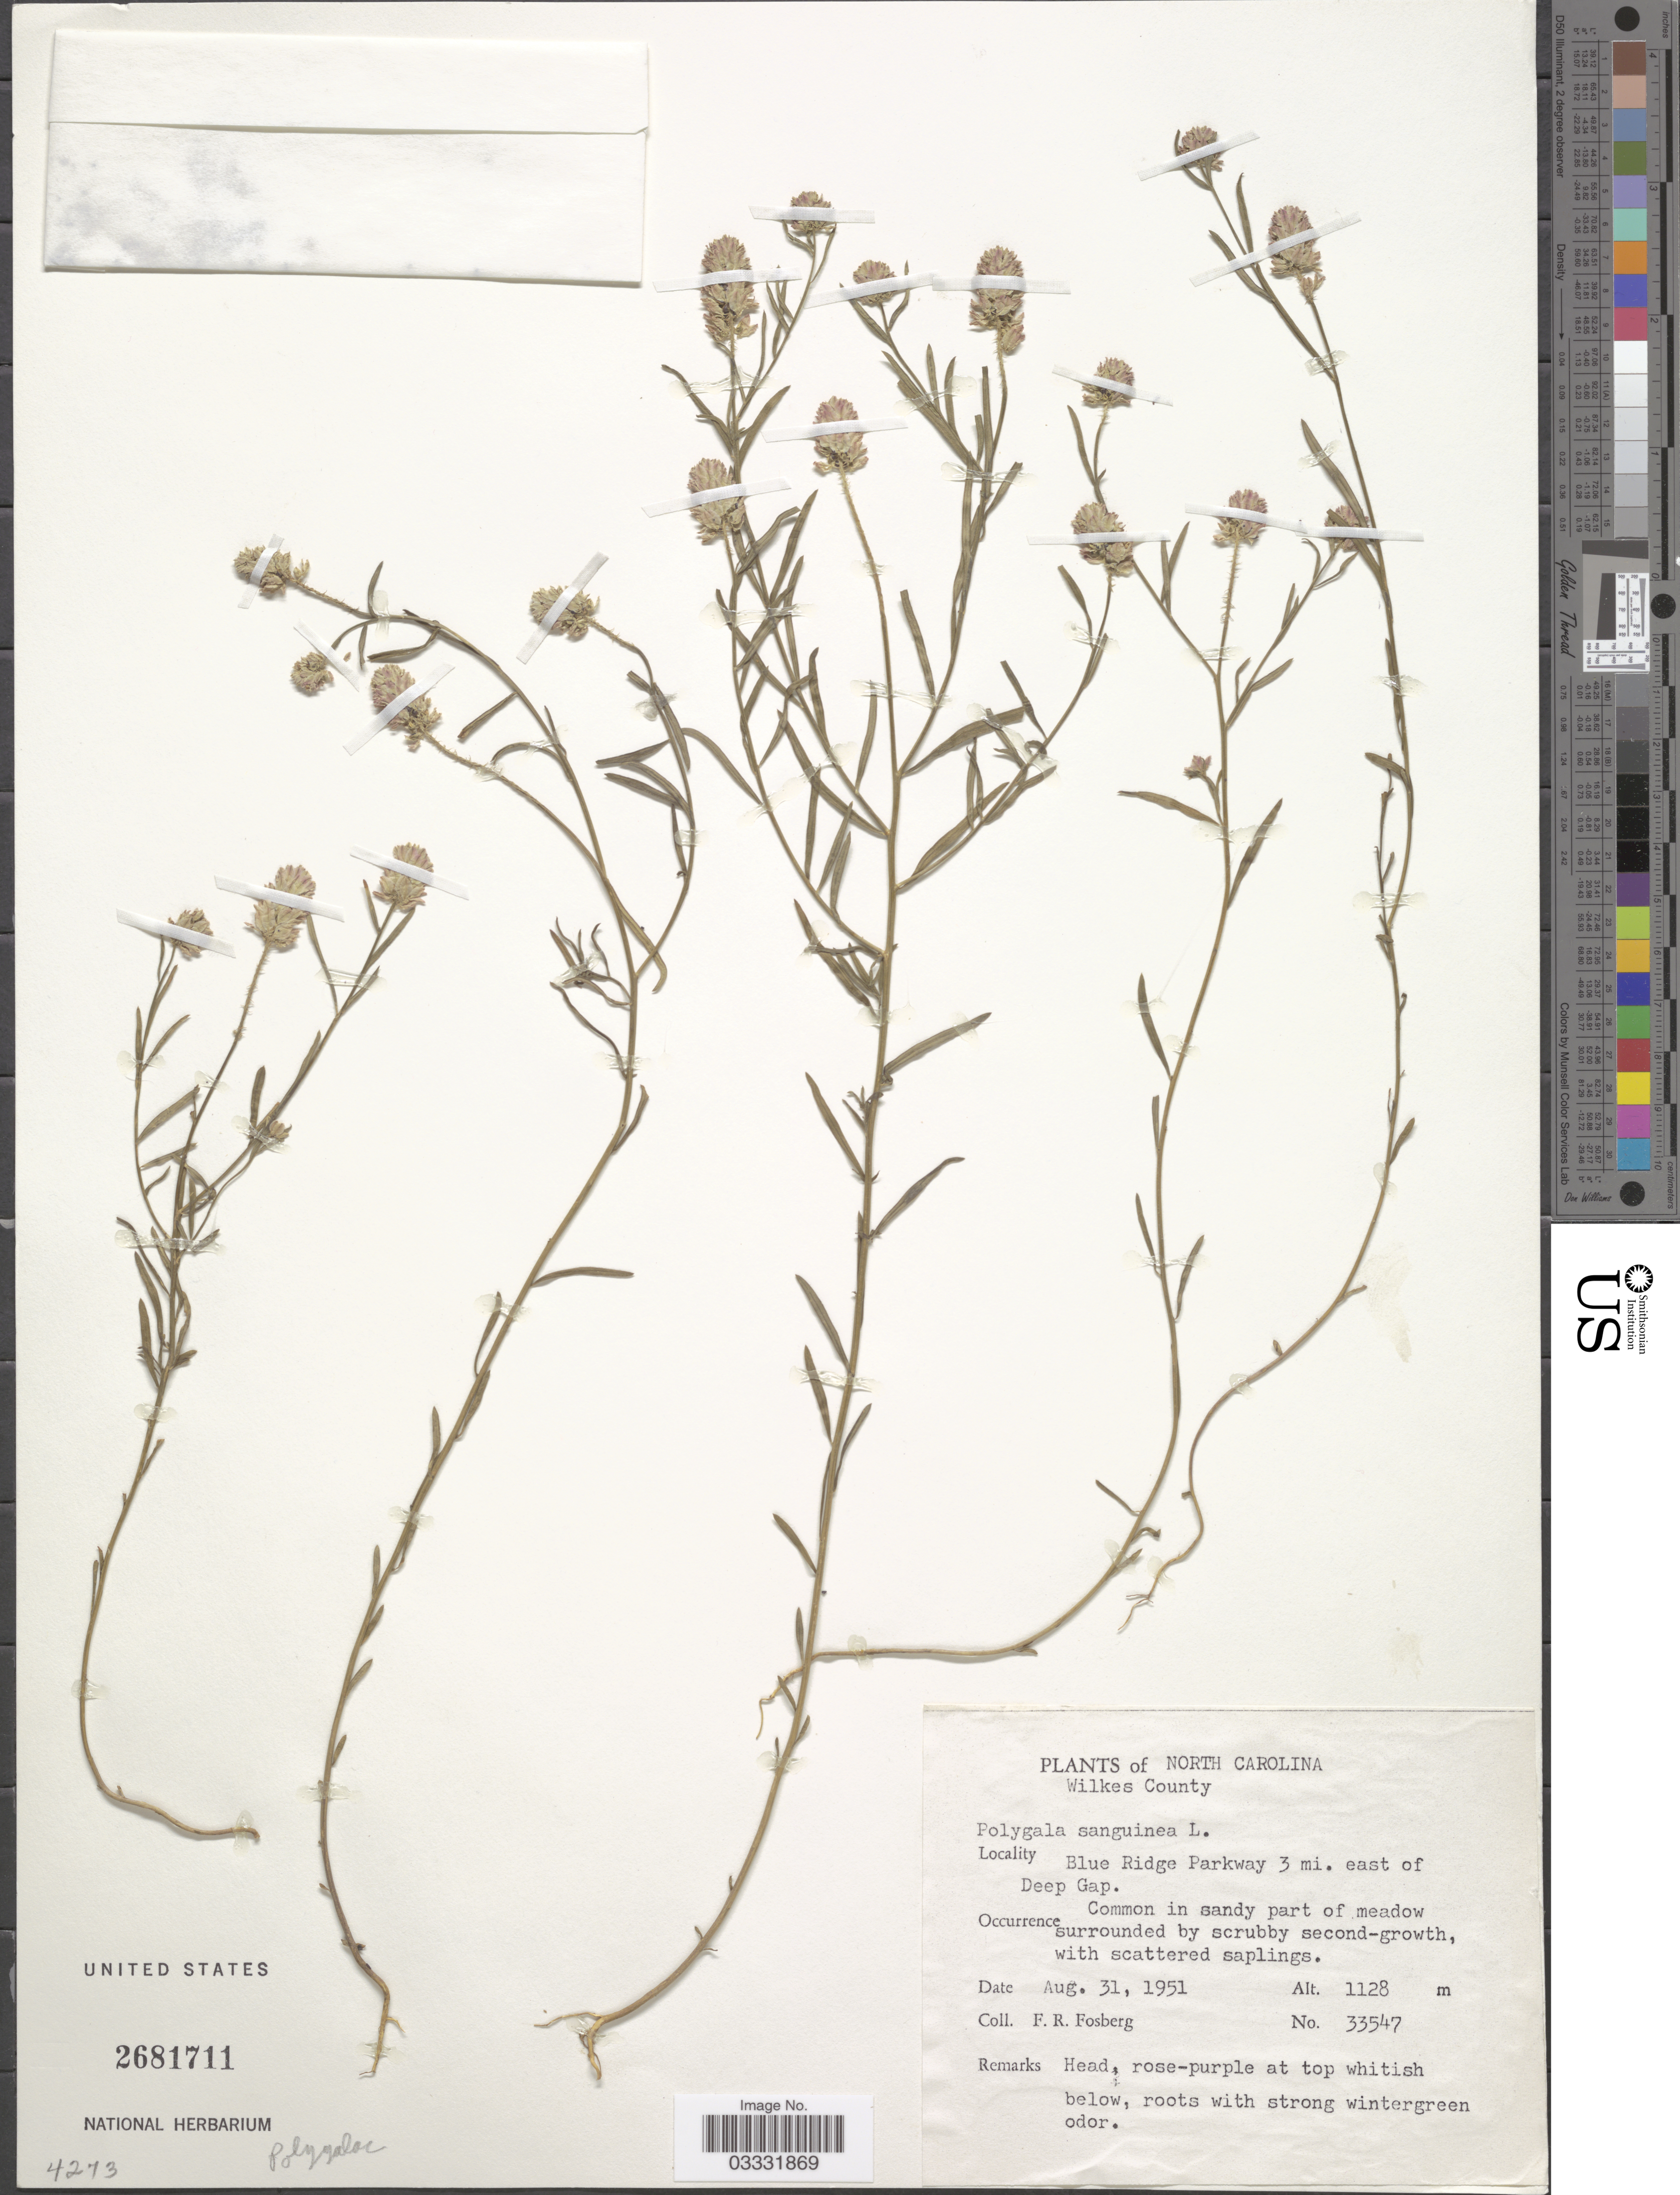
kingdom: Plantae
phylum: Tracheophyta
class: Magnoliopsida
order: Fabales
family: Polygalaceae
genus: Polygala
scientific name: Polygala sanguinea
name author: L.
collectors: F. R. Fosberg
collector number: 33547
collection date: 1951-08-31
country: United States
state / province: North Carolina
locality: Wilkes County. Blue Ridge Parkway 3 mi. east of Deep Gap.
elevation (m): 1128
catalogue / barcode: US 2681711